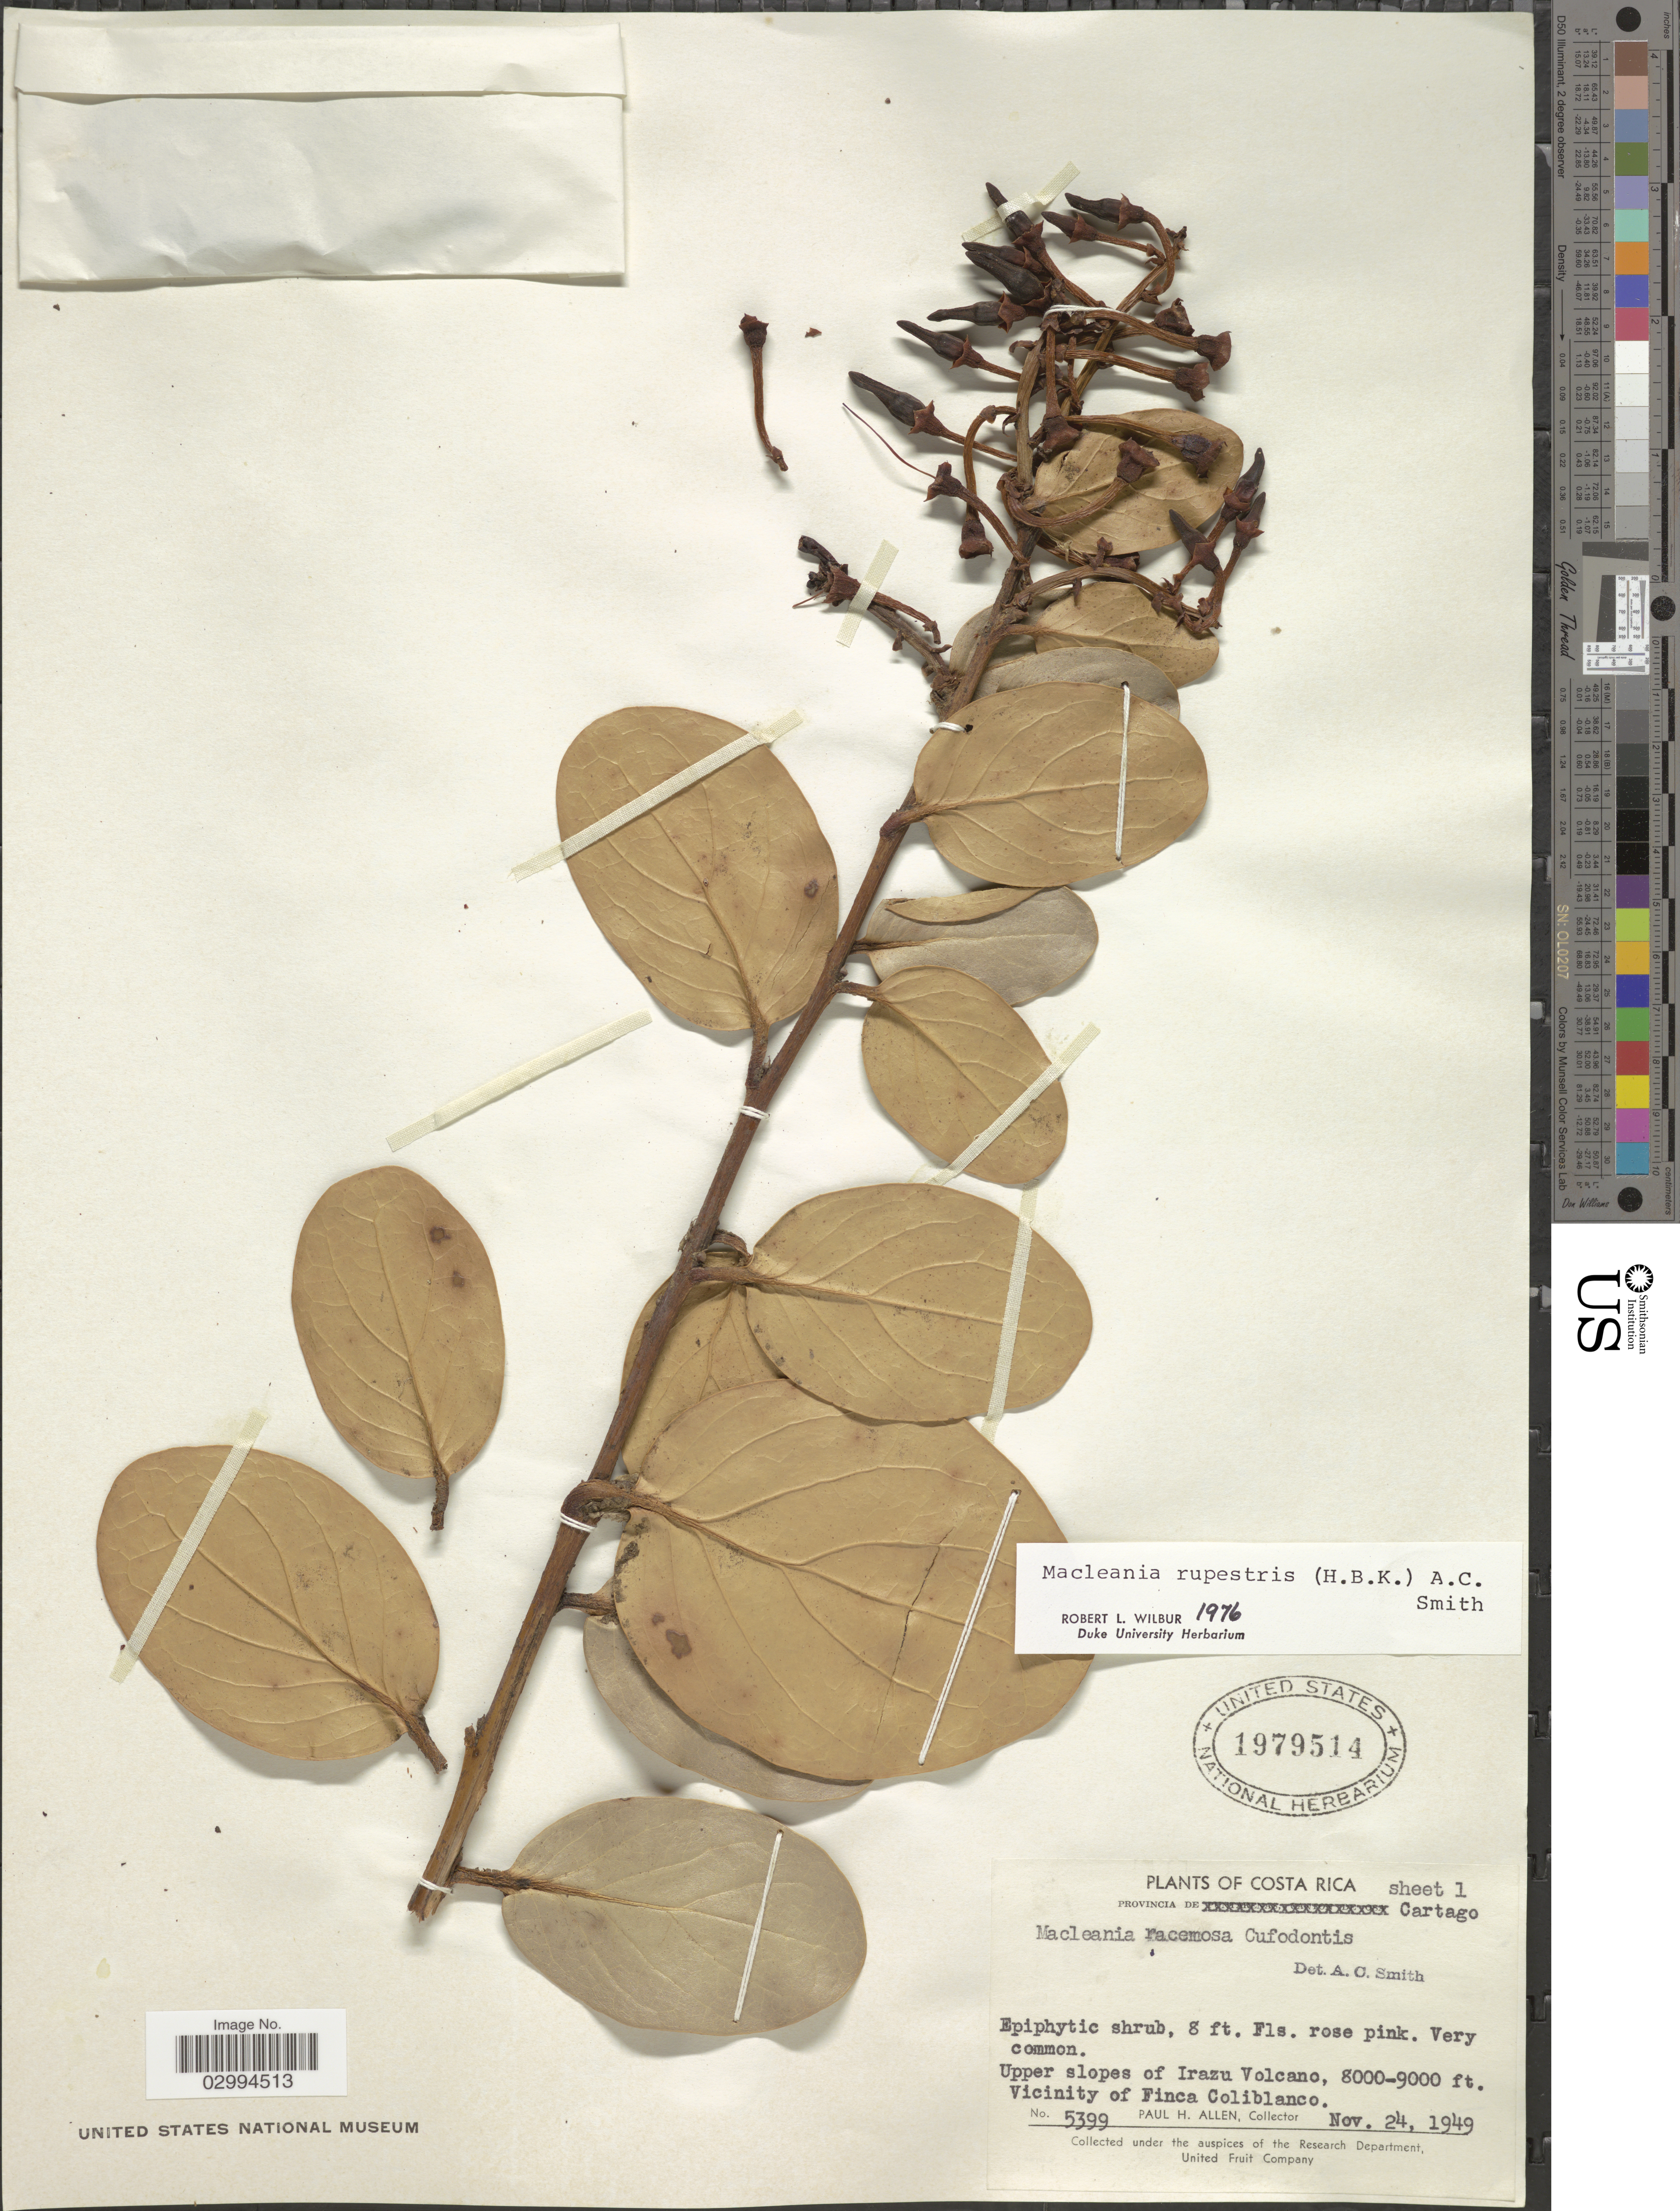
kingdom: Plantae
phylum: Tracheophyta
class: Magnoliopsida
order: Ericales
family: Ericaceae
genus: Macleania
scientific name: Macleania rupestris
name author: (Kunth) A.C. Sm.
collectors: P. H. Allen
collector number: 5399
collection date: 1949-11-24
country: Costa Rica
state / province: Cartago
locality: Upper slopes of Irazu Volcano. Vicinity of Finca Coliblanco.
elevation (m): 2438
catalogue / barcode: US 1979514